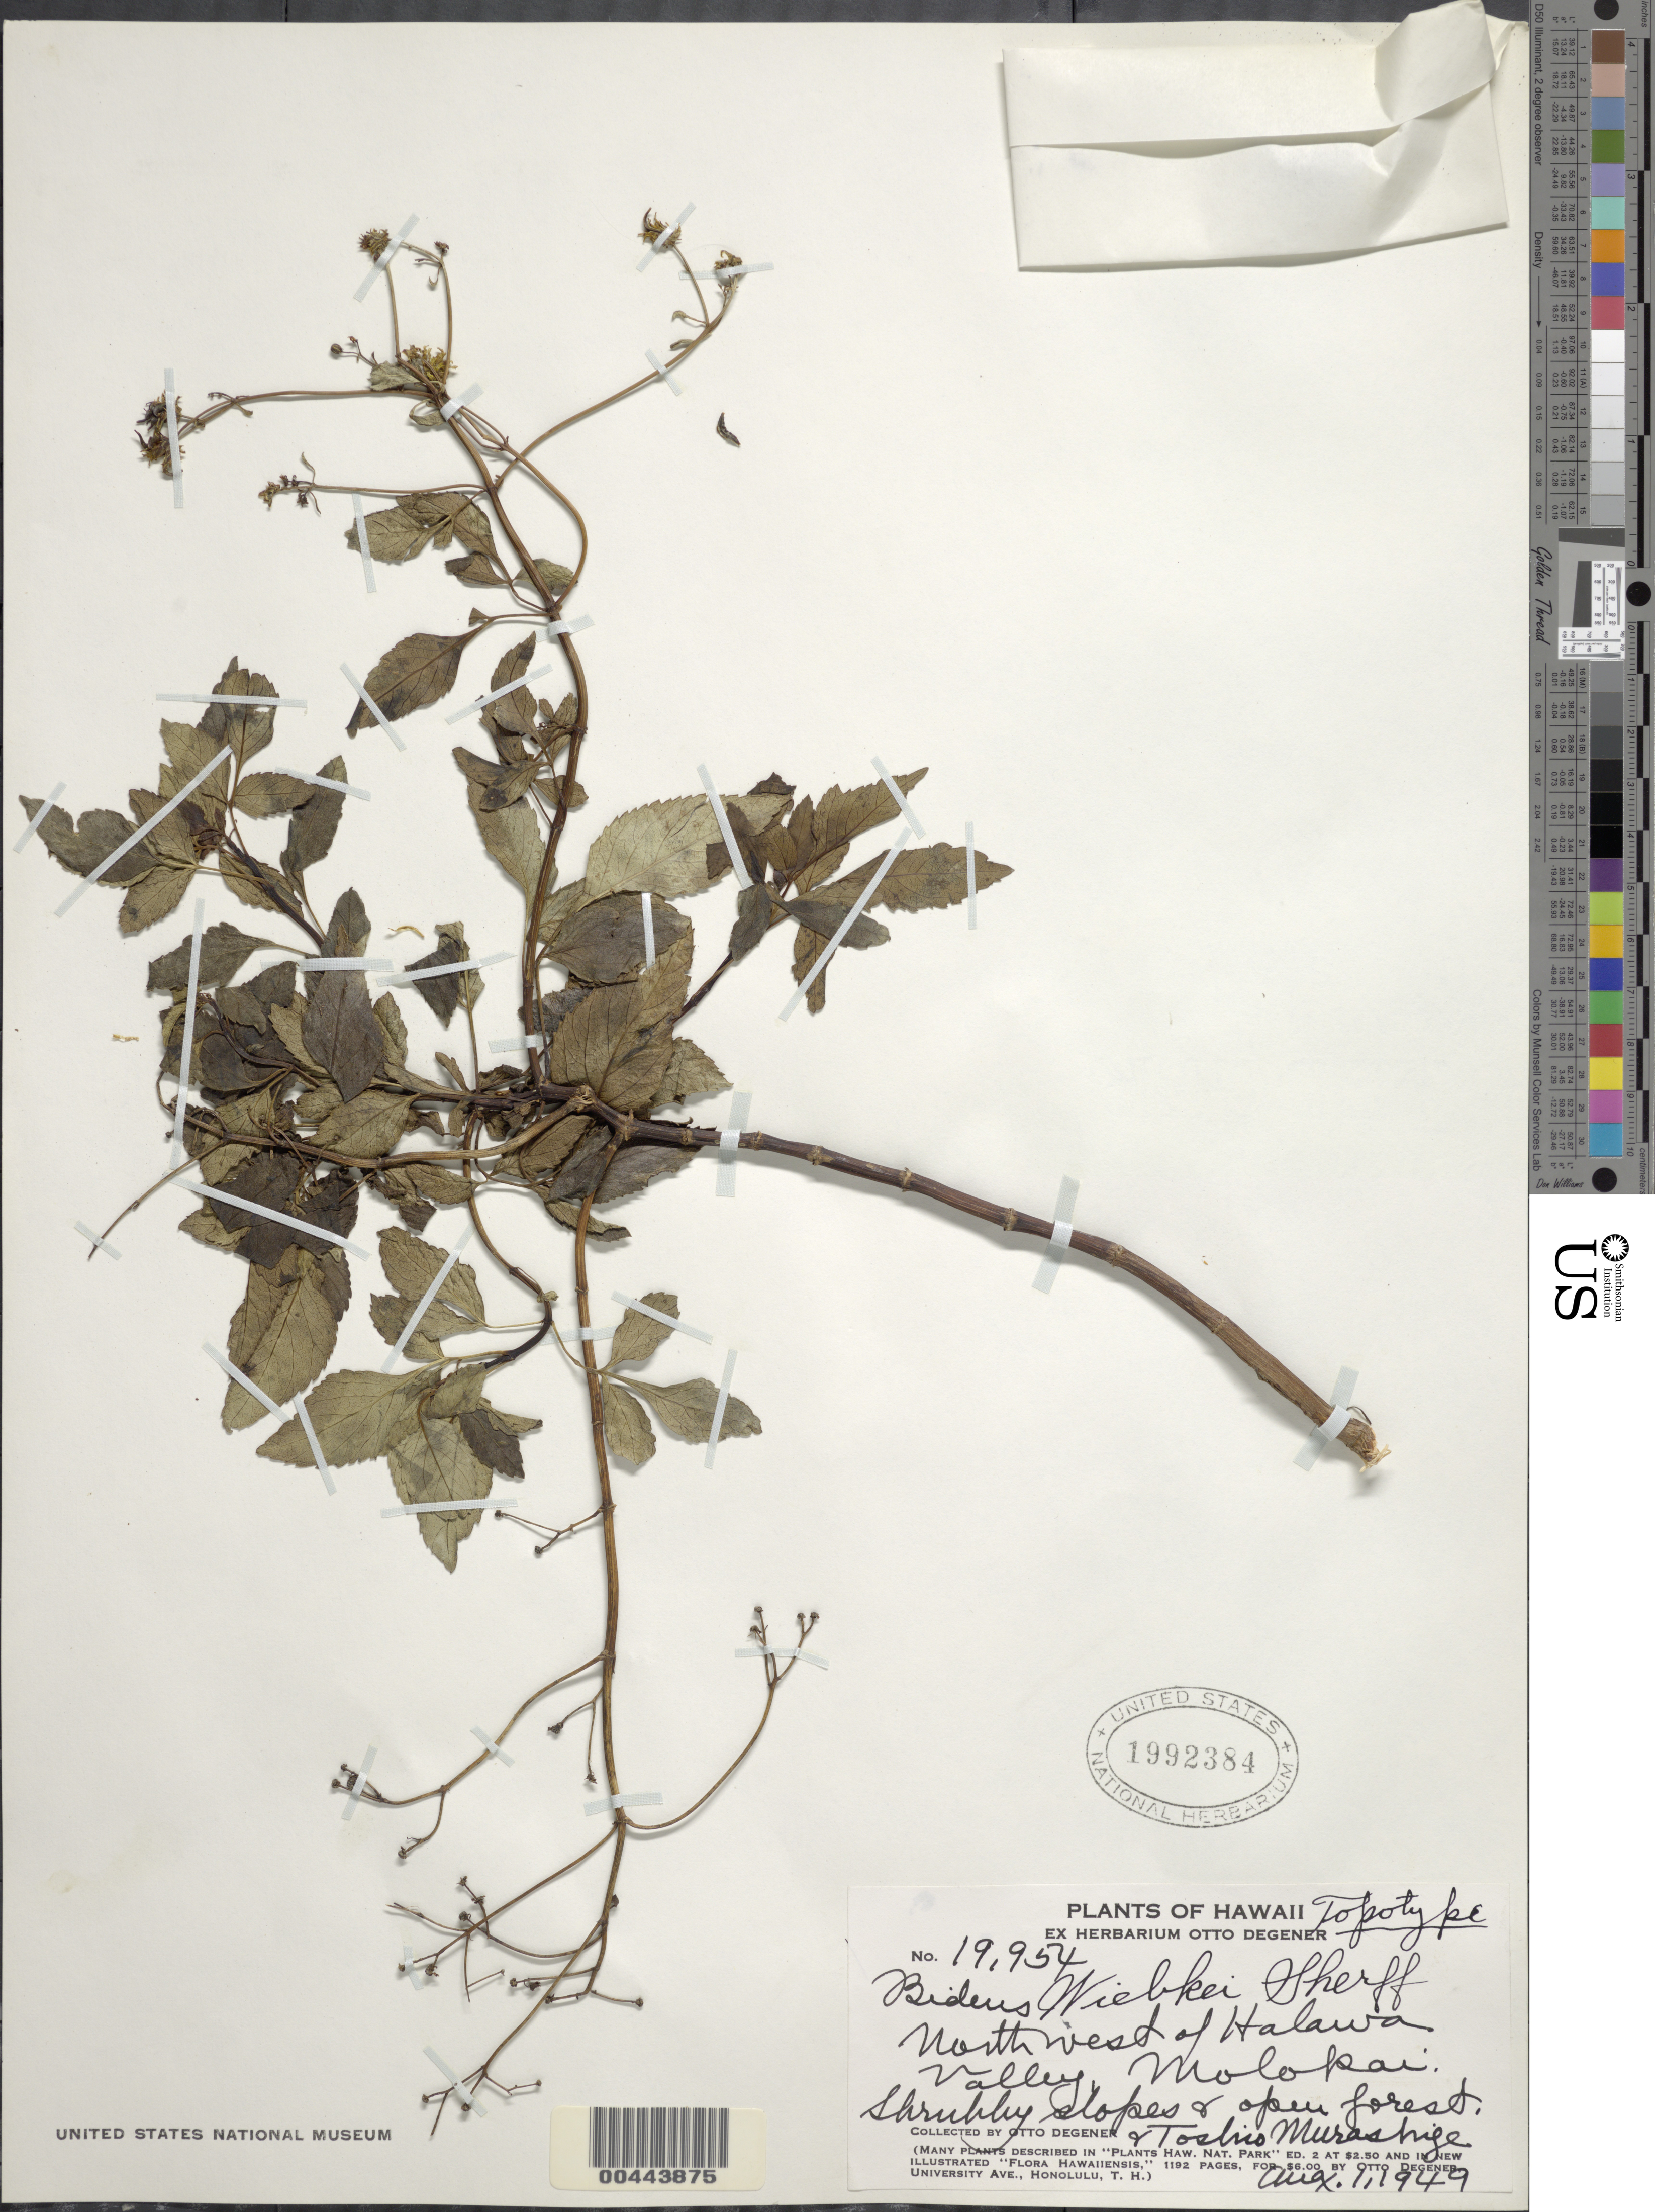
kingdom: Plantae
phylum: Tracheophyta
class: Magnoliopsida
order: Asterales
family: Asteraceae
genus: Bidens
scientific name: Bidens wiebkei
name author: Sherff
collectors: O. Degener & T. Murashige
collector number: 19954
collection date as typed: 1 Aug 1949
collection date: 1949-08-01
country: United States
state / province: Hawaii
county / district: Maui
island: Moloka'i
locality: NW of Halawa Valley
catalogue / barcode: US 1992384